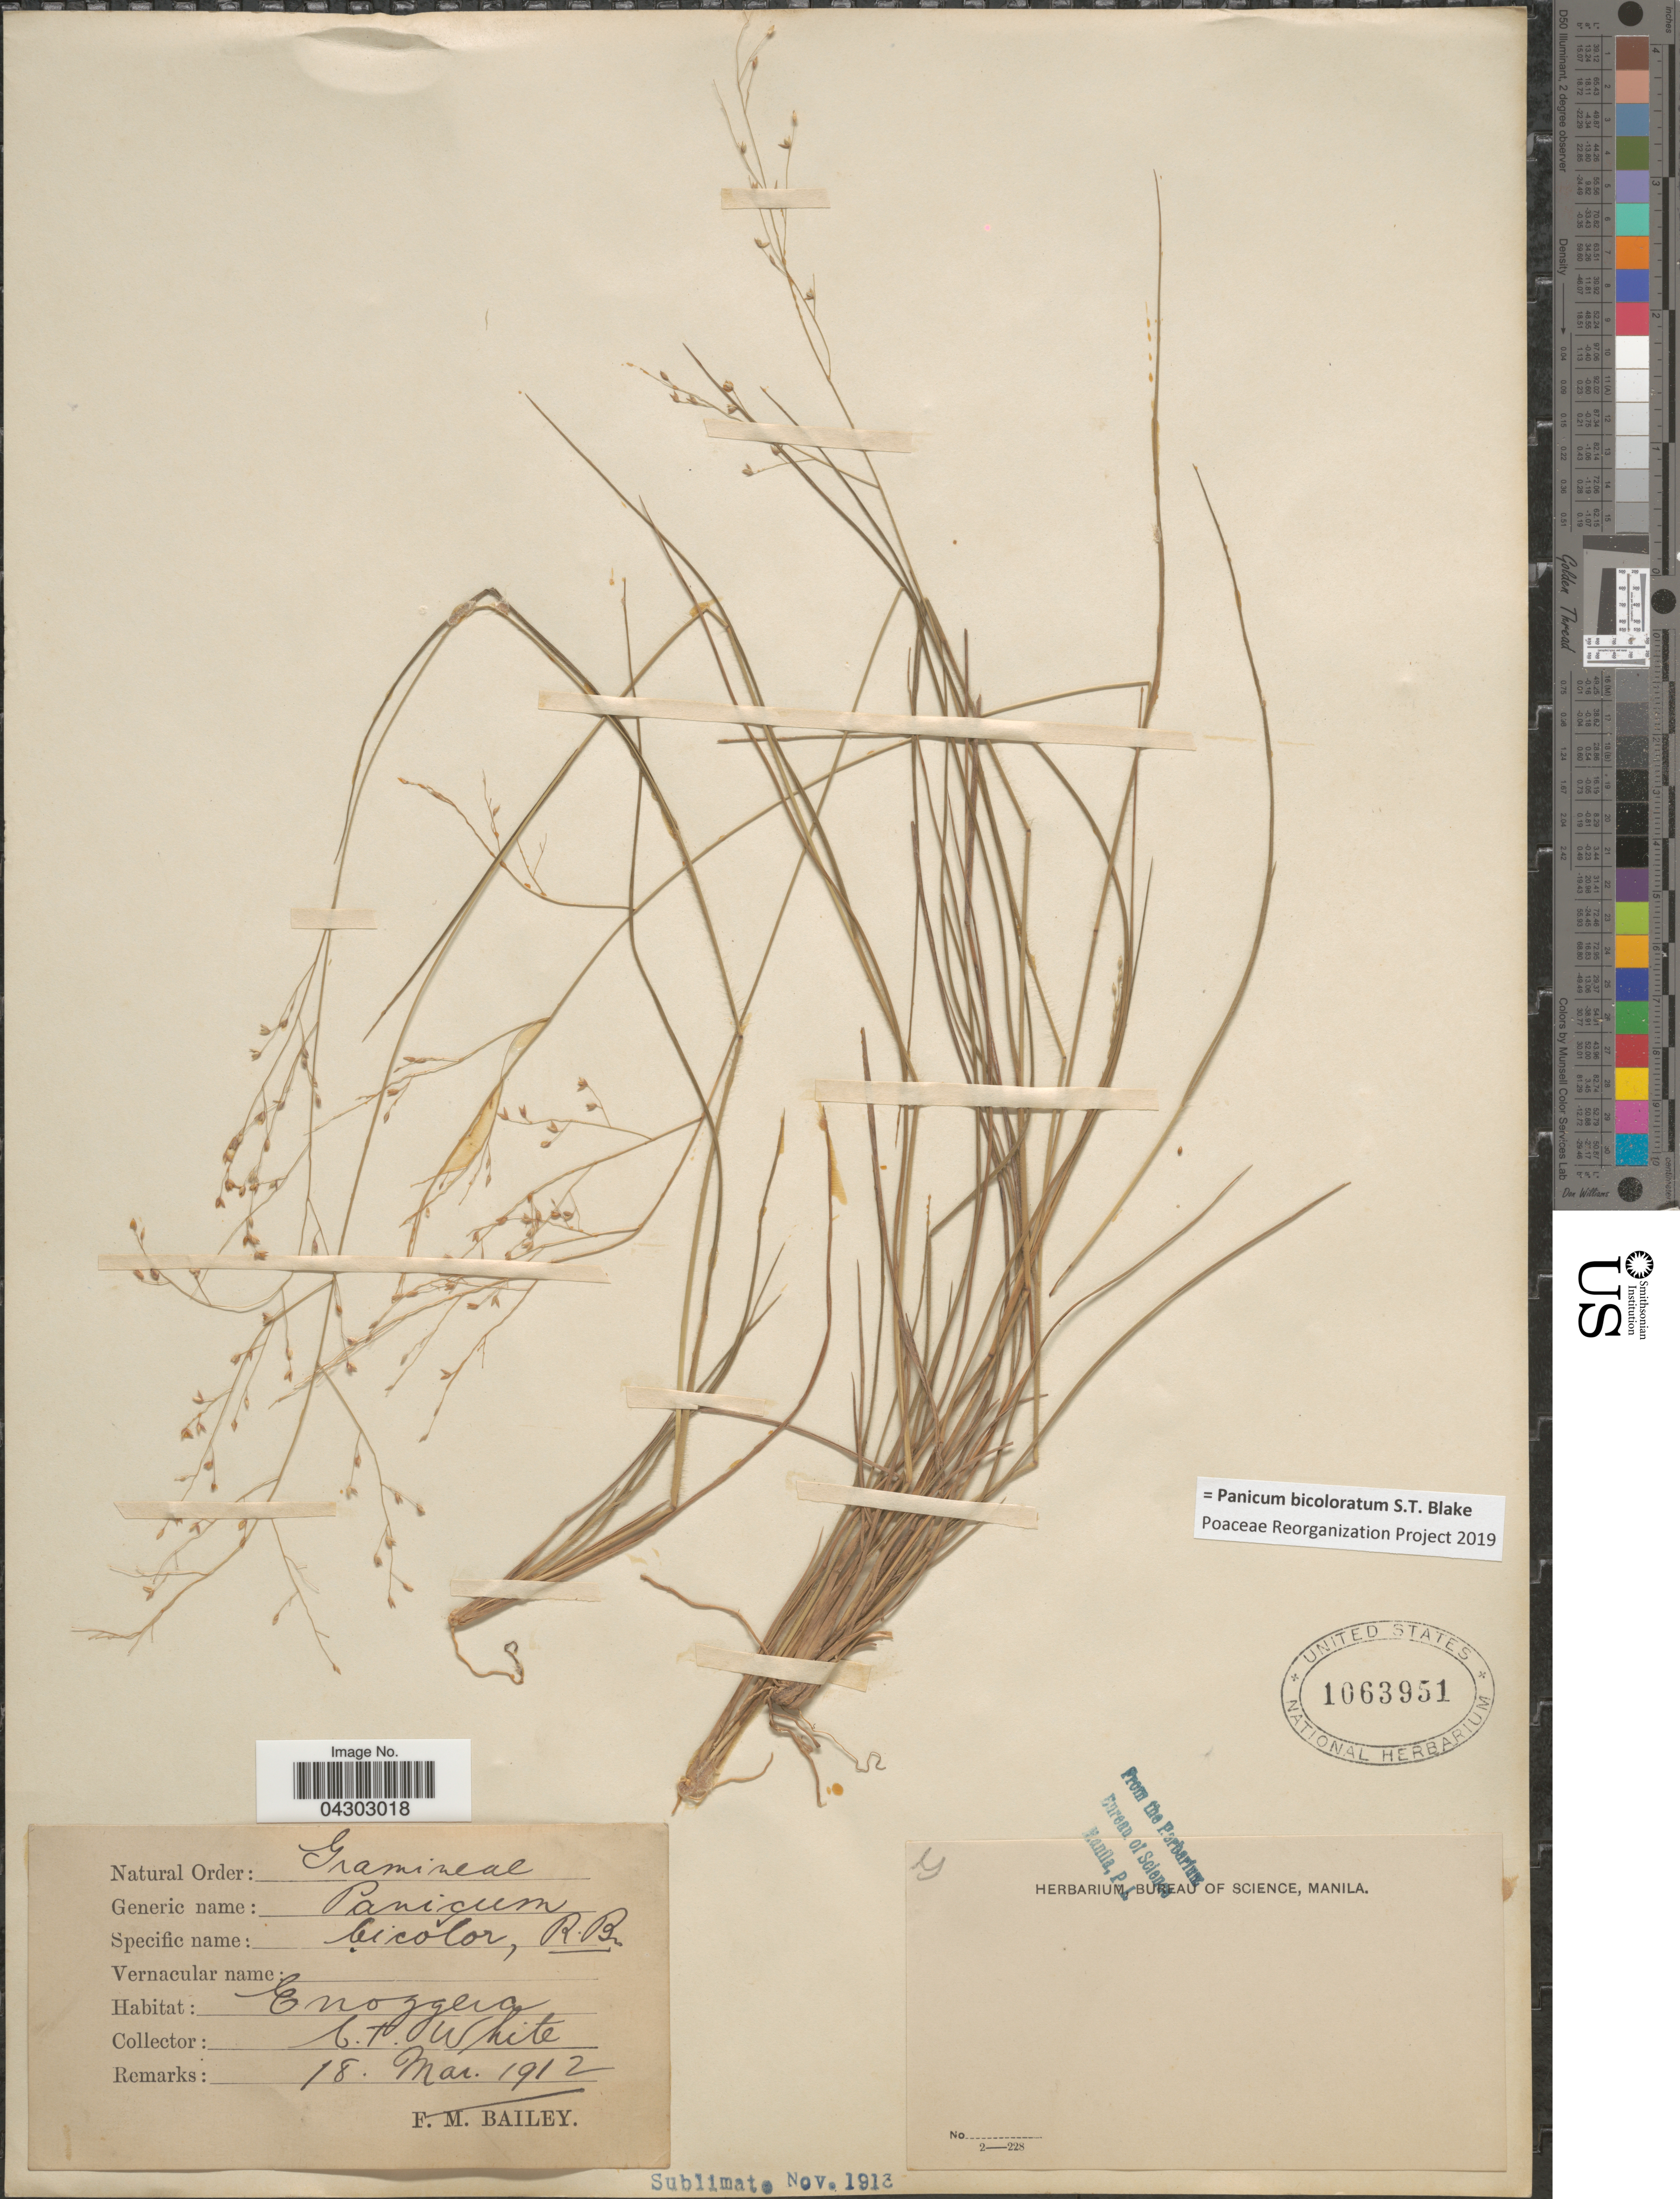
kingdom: Plantae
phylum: Tracheophyta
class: Liliopsida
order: Poales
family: Poaceae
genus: Panicum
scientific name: Panicum bicoloratum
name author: S.T. Blake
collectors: C. T. White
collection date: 1912-03-18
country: Australia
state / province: Queensland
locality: Enoggera.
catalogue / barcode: US 1063951